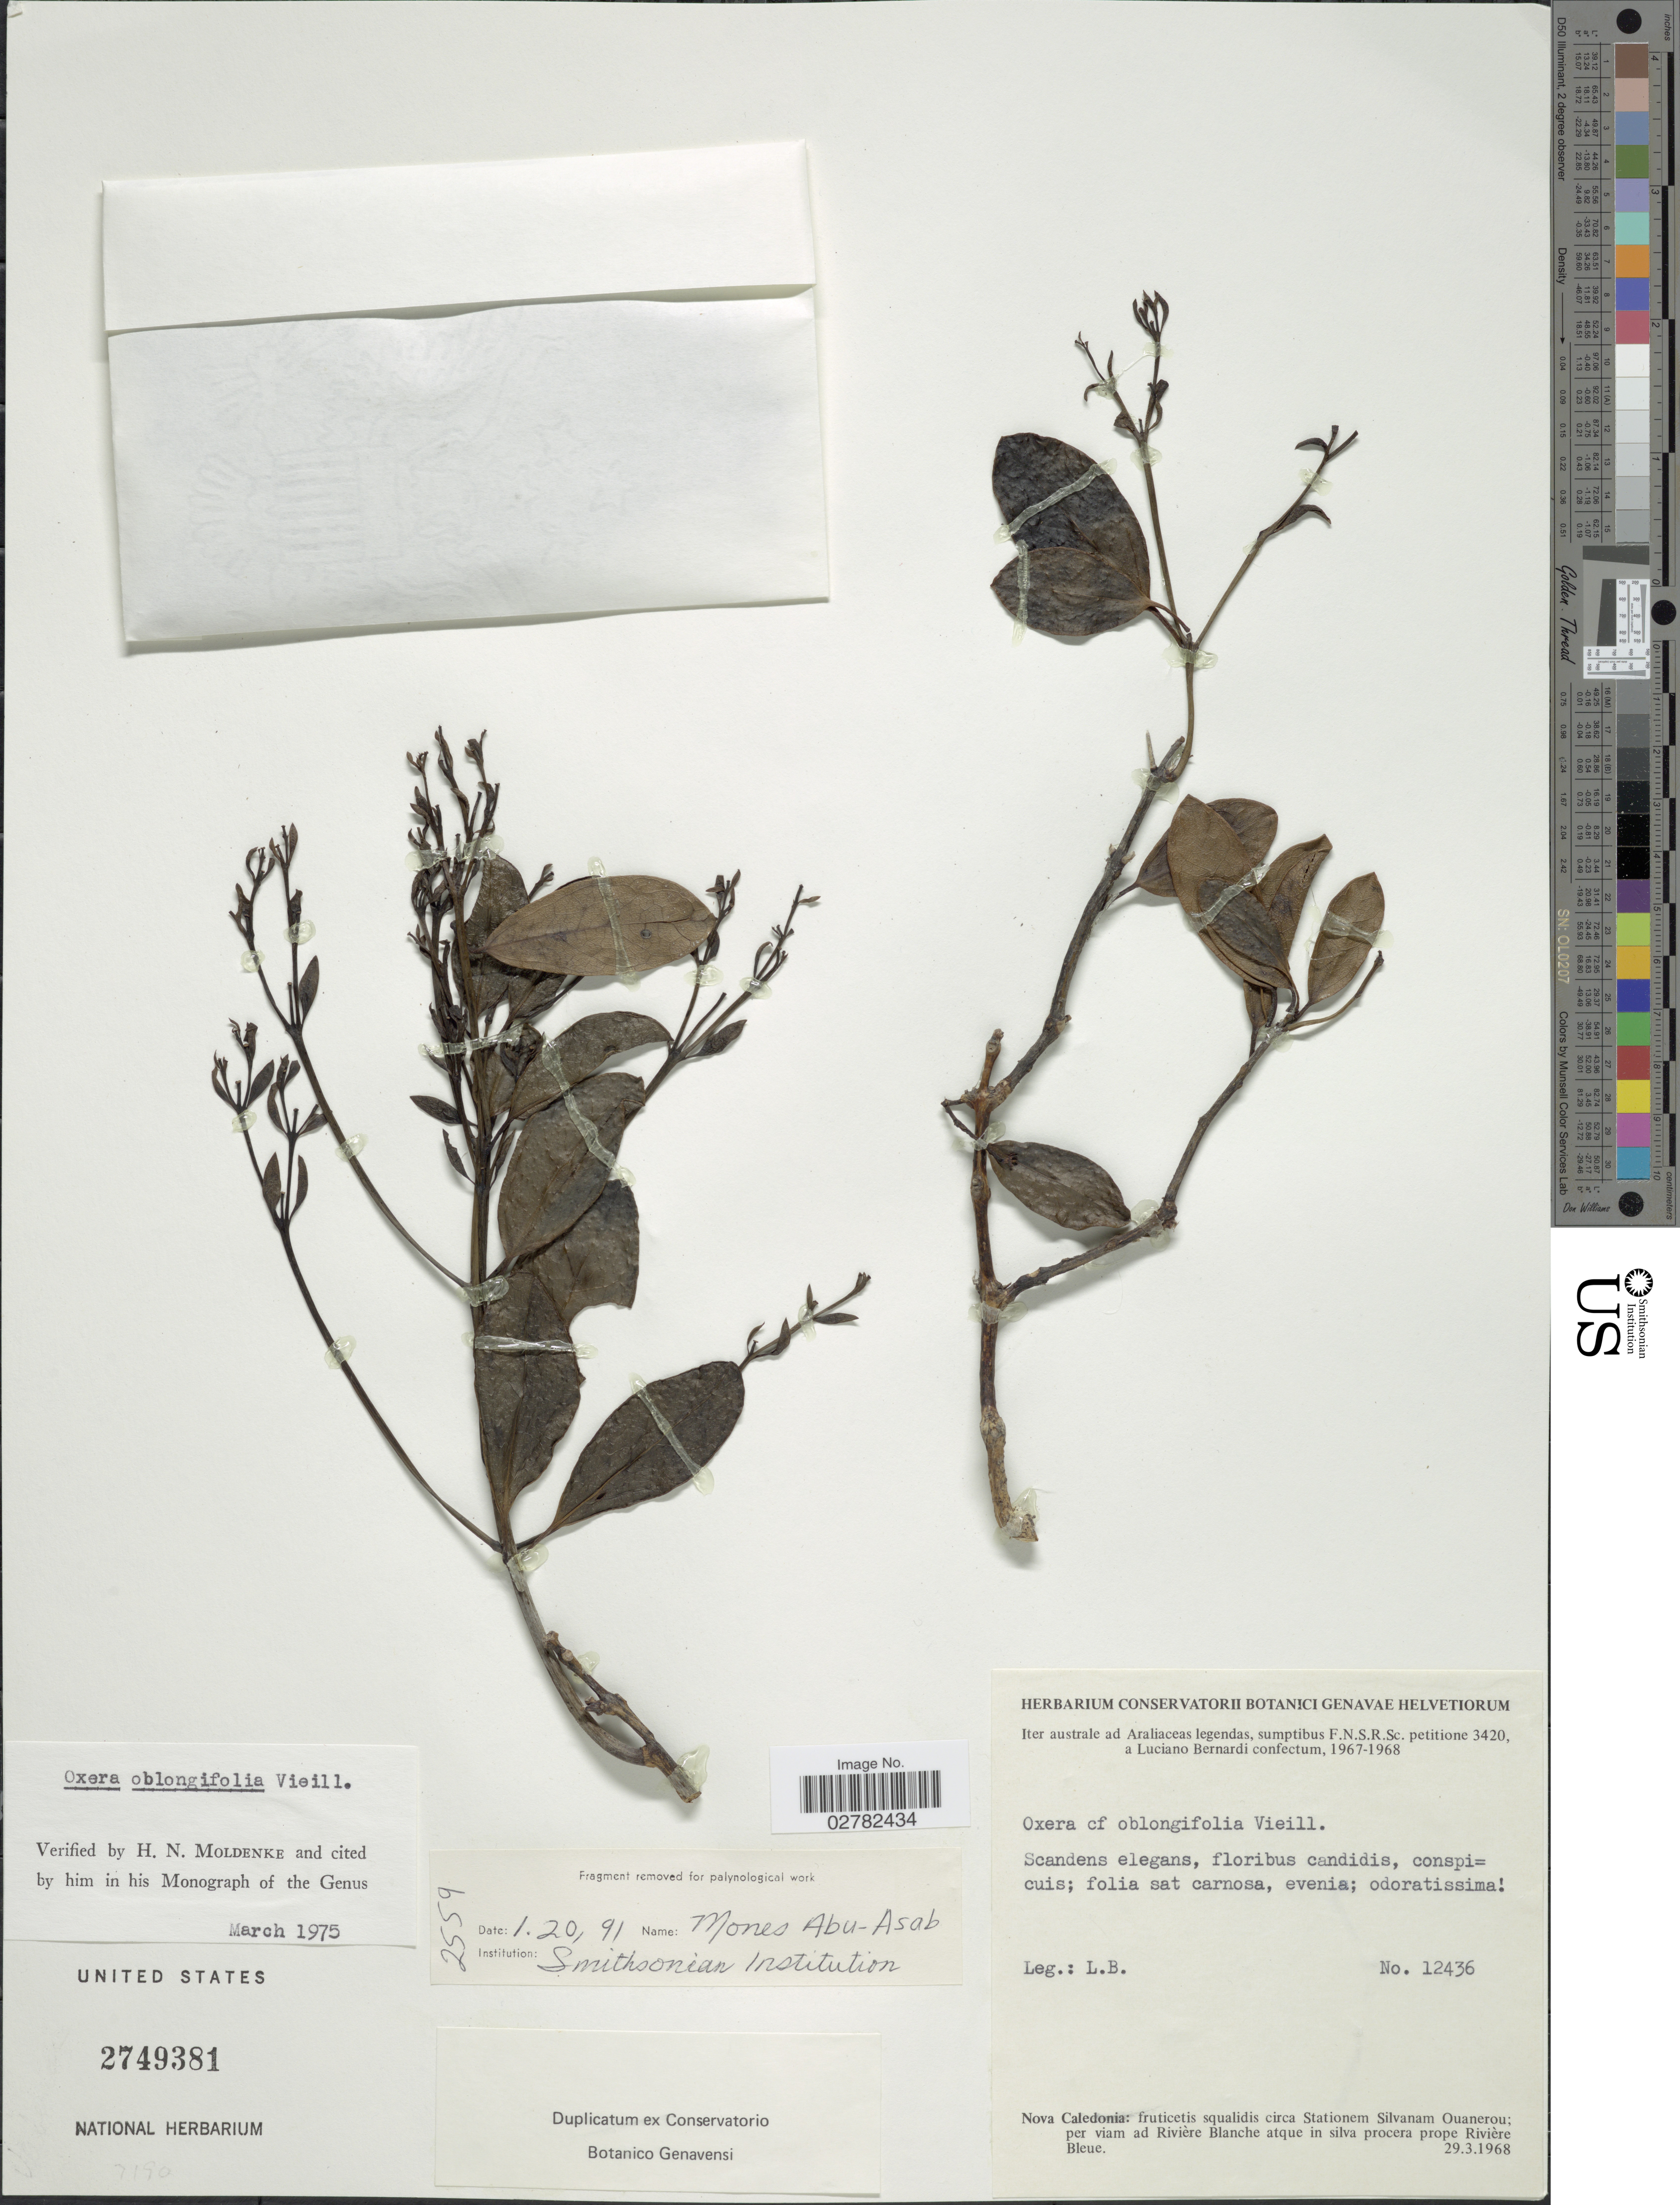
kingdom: Plantae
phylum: Tracheophyta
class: Magnoliopsida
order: Lamiales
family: Lamiaceae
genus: Oxera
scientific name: Oxera oblongifolia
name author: Vieill.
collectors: L. Bernardi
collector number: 12436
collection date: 1968-03-29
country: New Caledonia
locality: Nova Caledonia: fruticetis squalidis circa Stationem Silvanam Ouanerou; per viam ad Rivière Blanche atque in silva procera prope Rivière Bleue.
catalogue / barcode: US 2749381